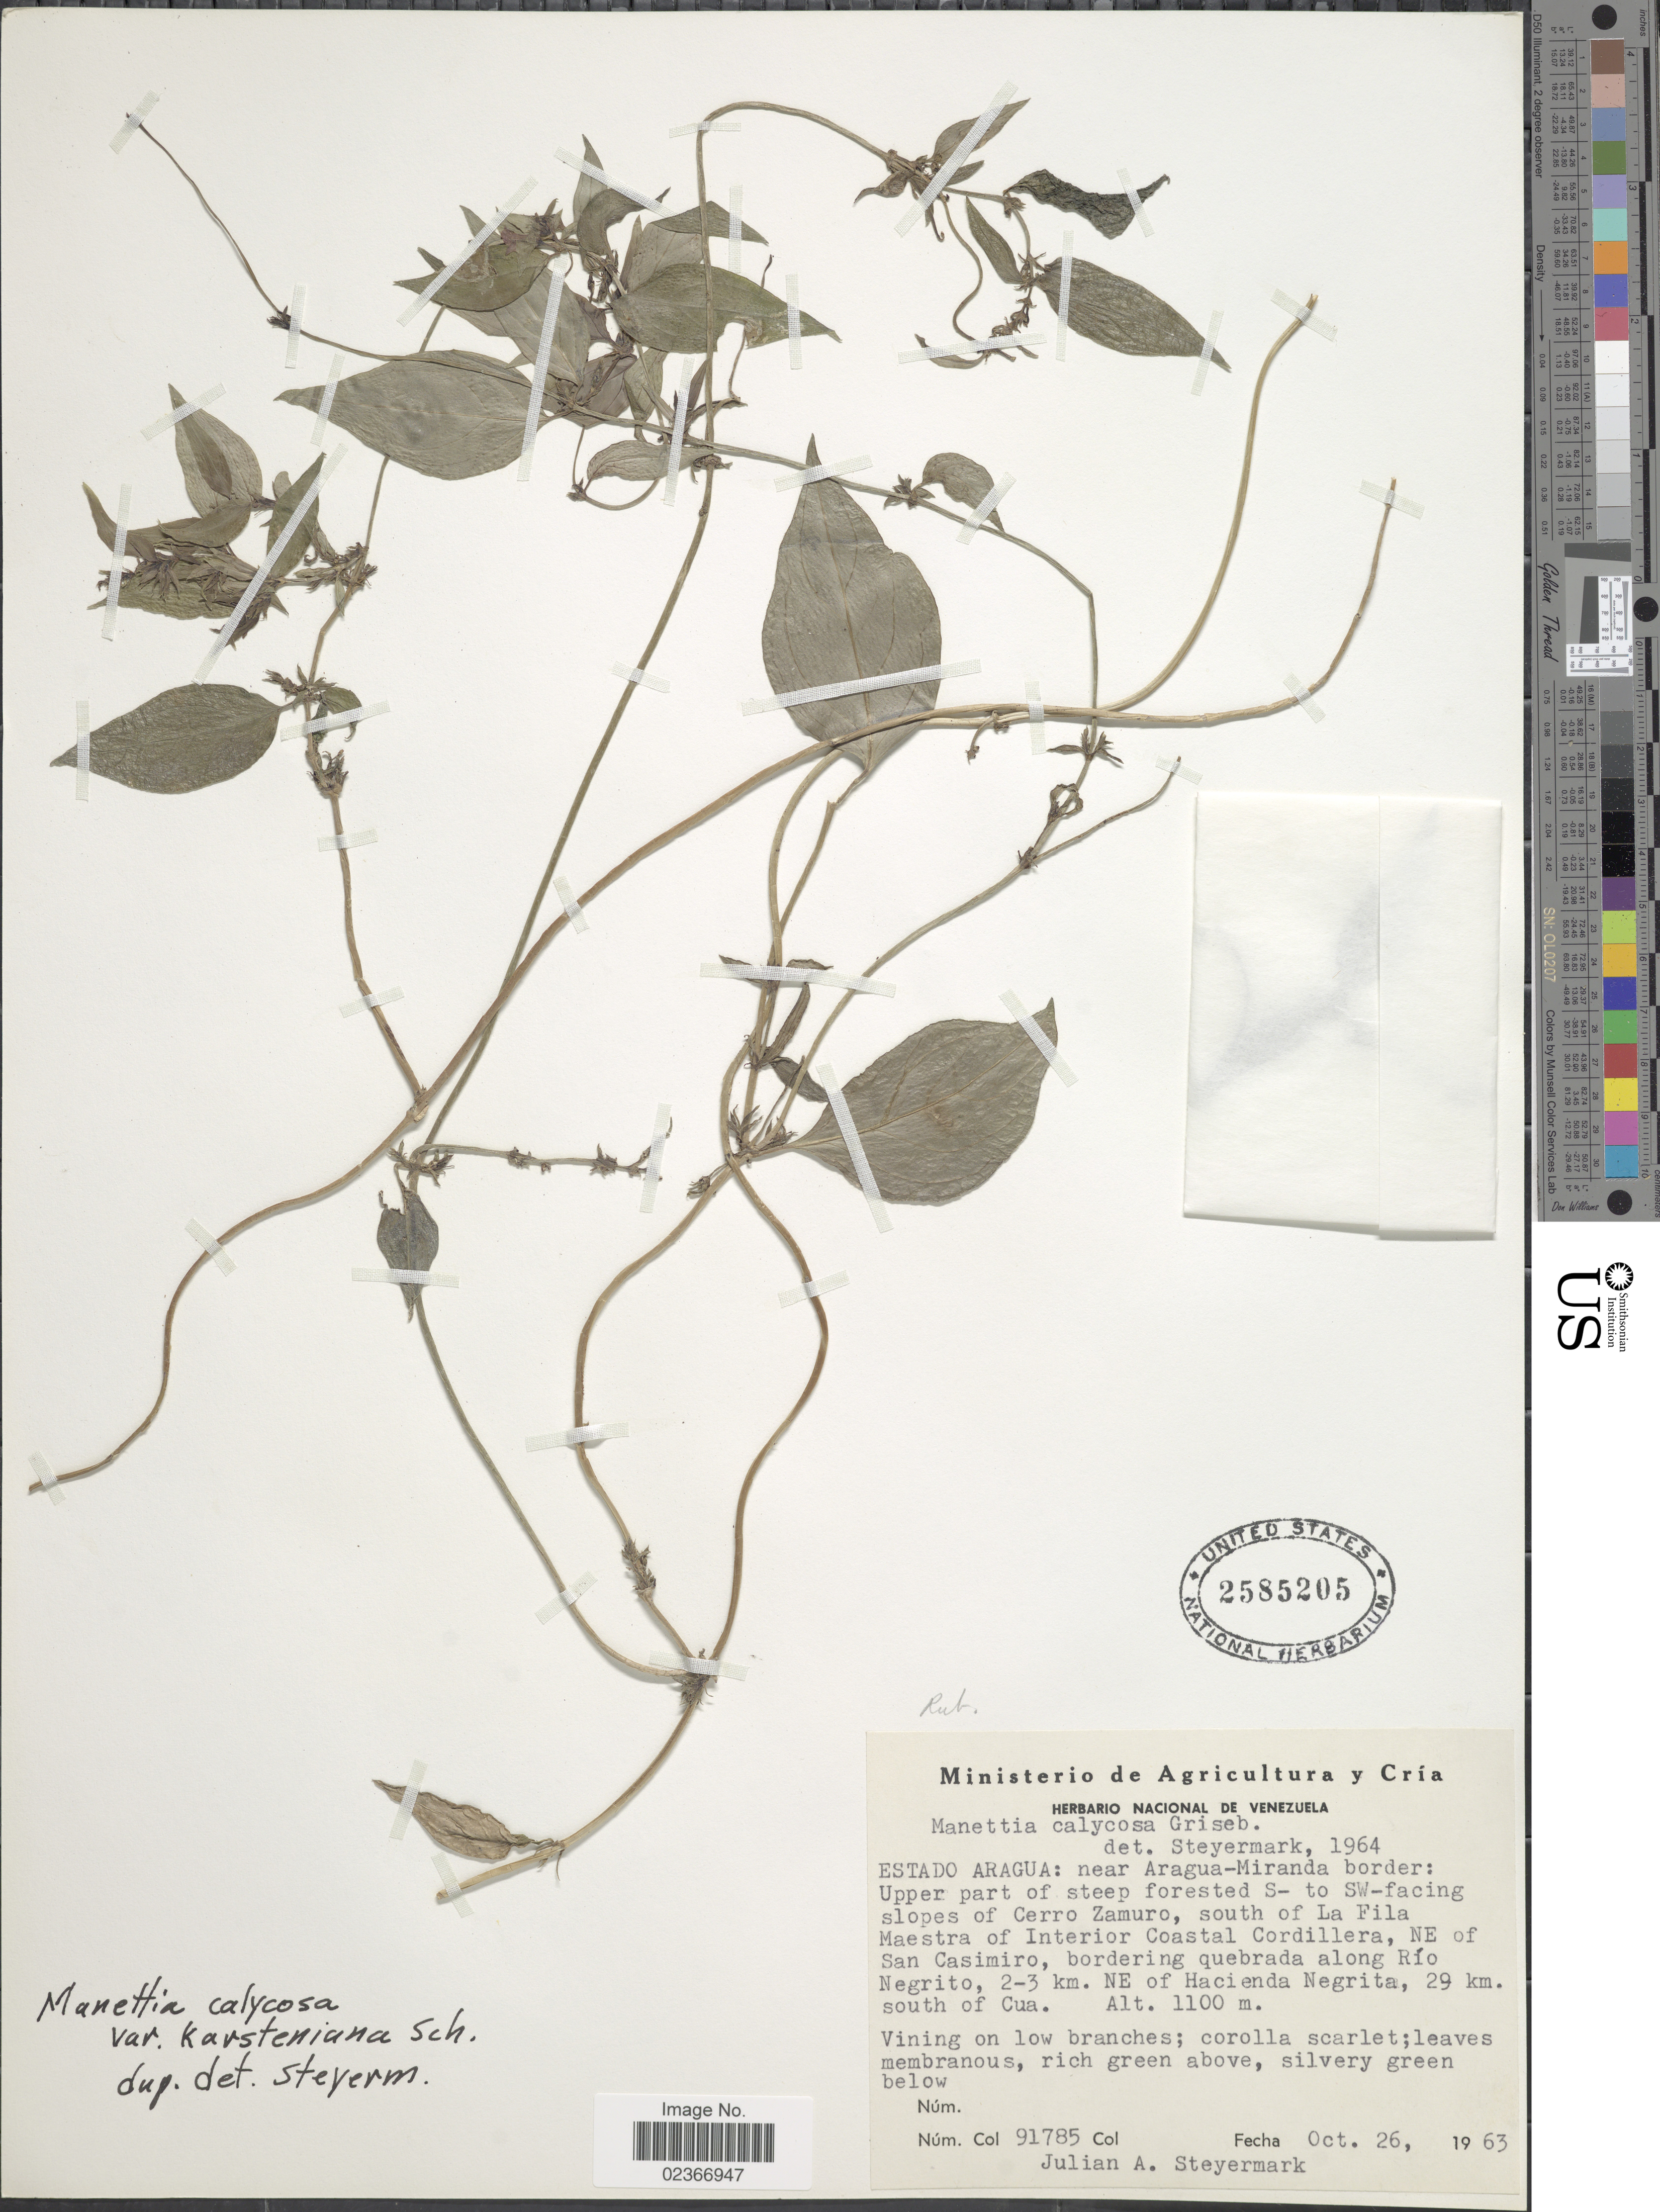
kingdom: Plantae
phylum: Tracheophyta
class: Magnoliopsida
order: Gentianales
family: Rubiaceae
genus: Manettia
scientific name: Manettia calycosa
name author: Griseb.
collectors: J. Steyermark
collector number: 91785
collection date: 1963-10-26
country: Venezuela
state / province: Aragua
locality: Near Aragua- Miranda border: Upper part of steep forested S- to SW- facing slopes of Cerro Zamuro, south of La Fils Maestra of Interior Coastal Cordillera, NE of San Casimiro, bordering quebrada along Rio Negrito, 2-3 km. NE of Hacienda Negrita, 29 km. south of Cua.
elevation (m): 1100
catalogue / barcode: US 2585205